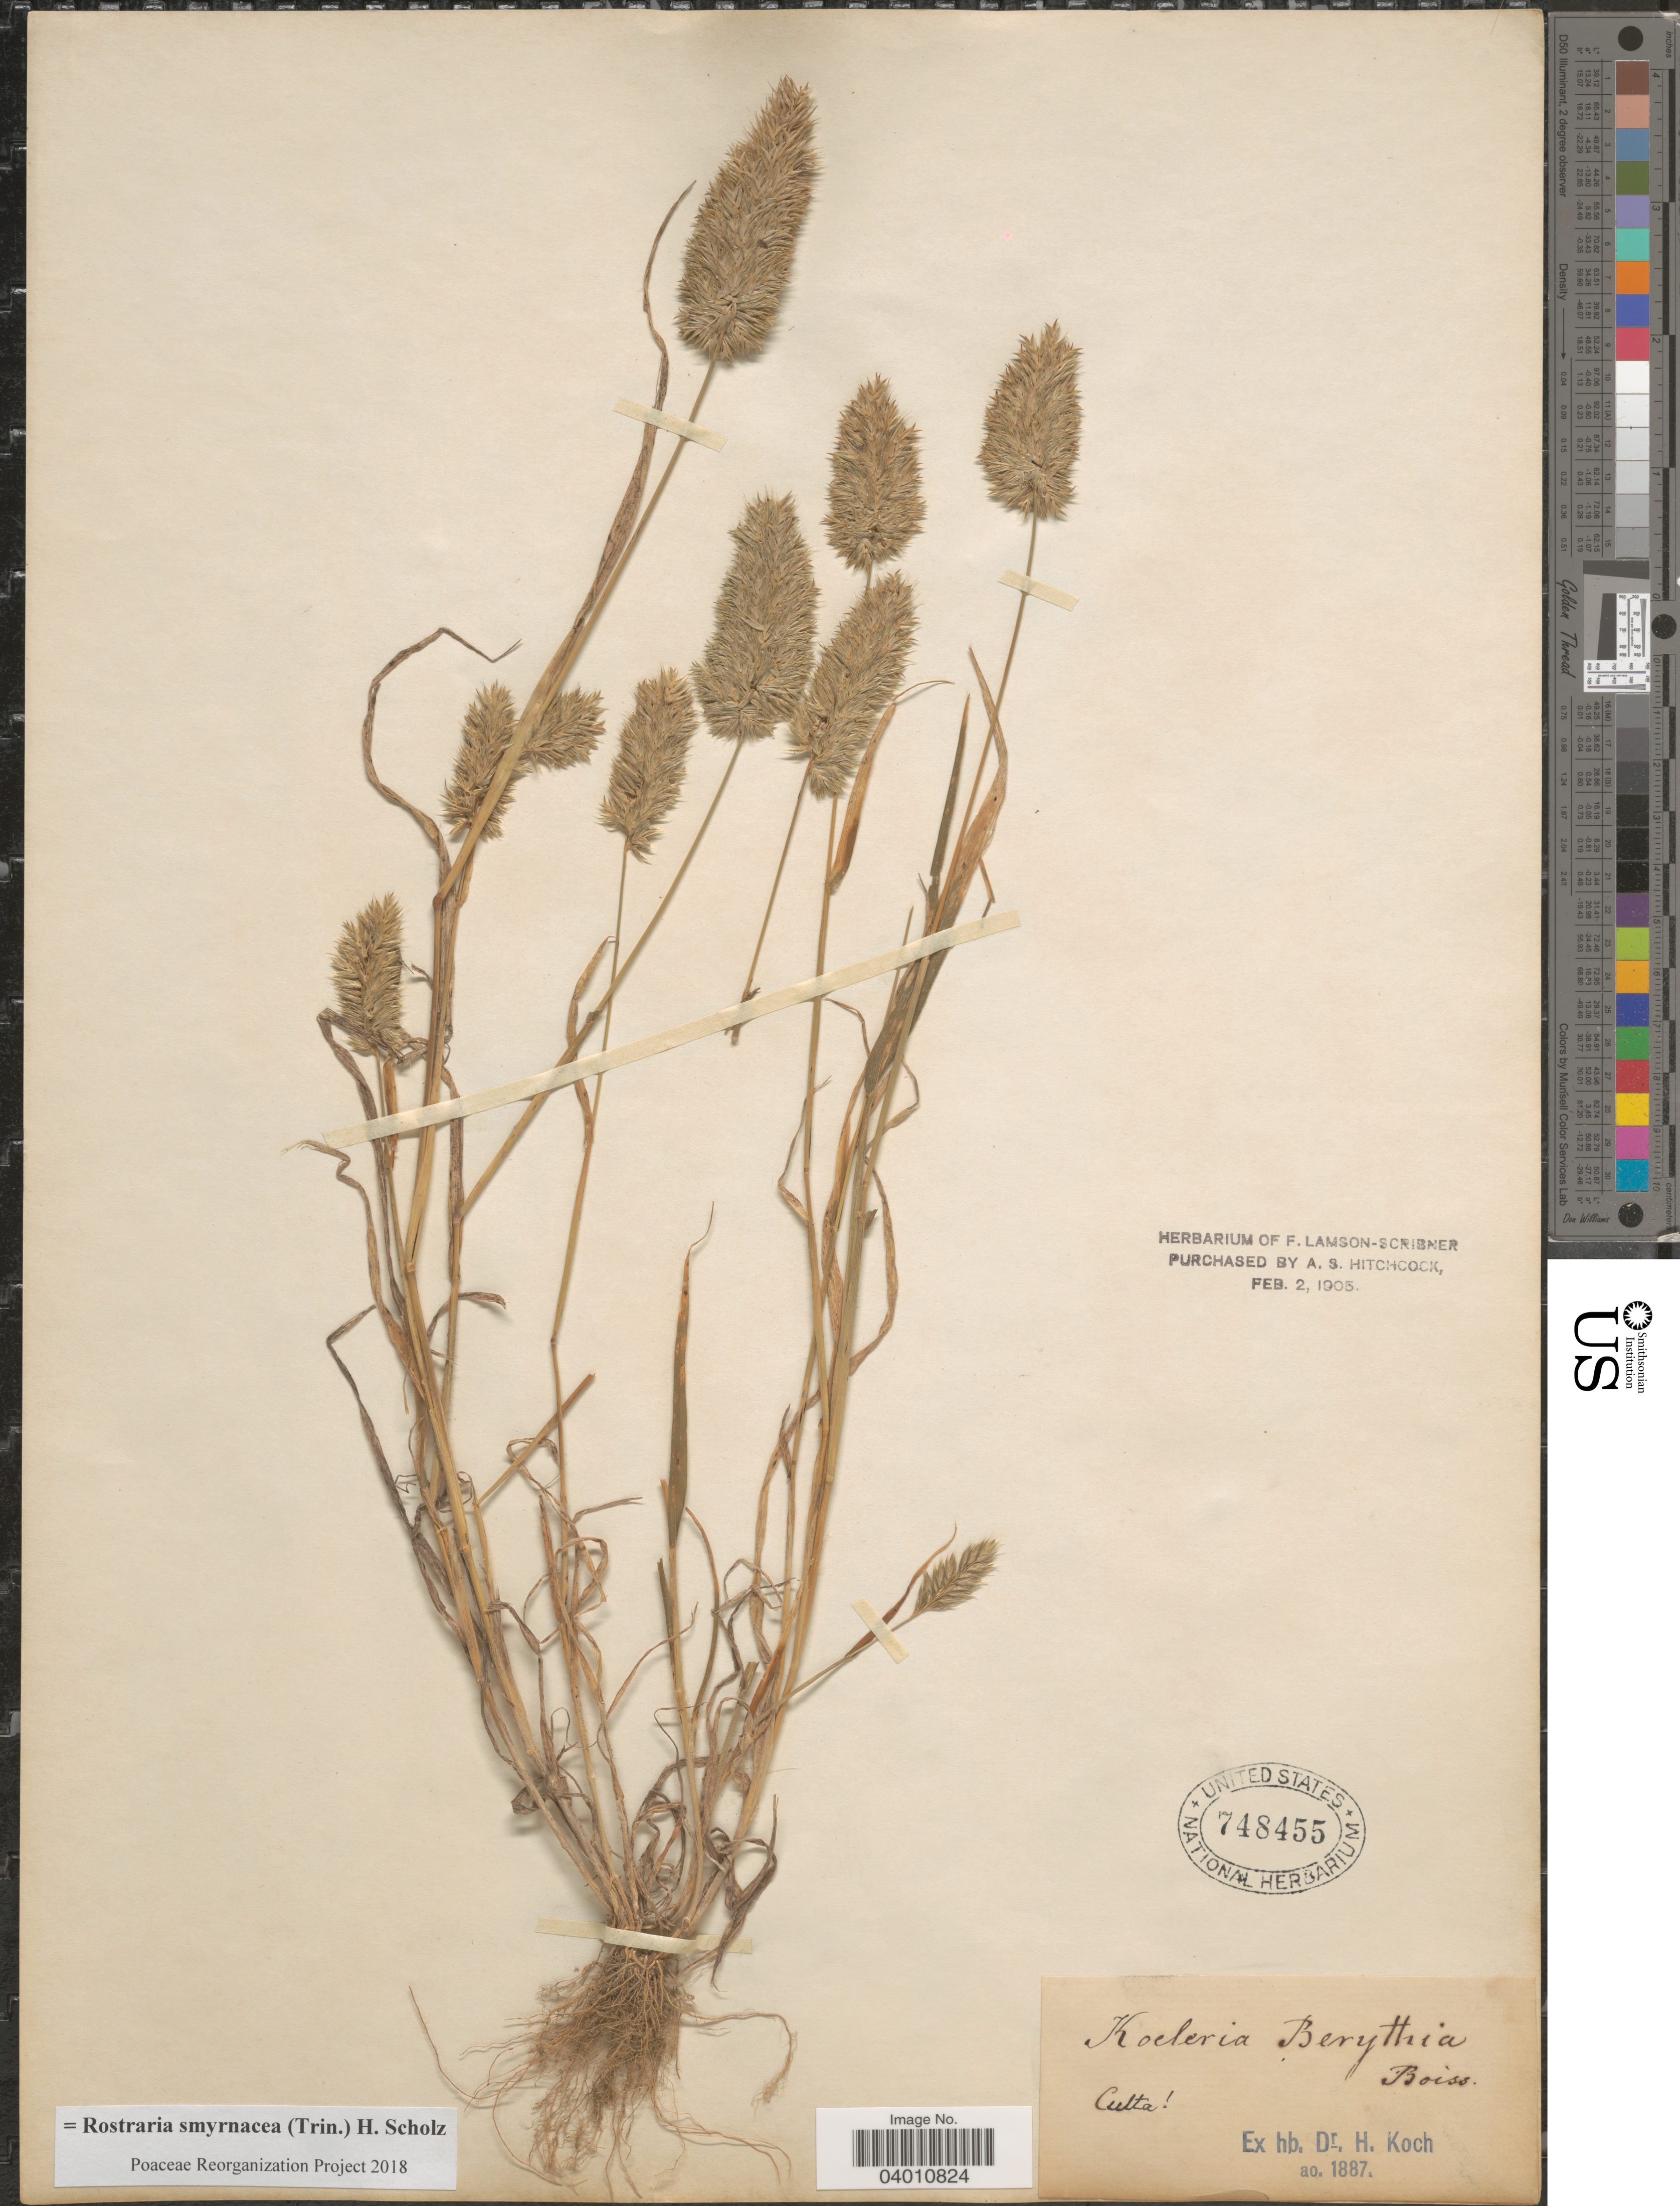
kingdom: Plantae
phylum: Tracheophyta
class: Liliopsida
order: Poales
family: Poaceae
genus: Rostraria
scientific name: Rostraria smyrnacea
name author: (Trin.) H. Scholz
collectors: Ex herb. Dr. H. Koch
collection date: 1887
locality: Culta [illegible text].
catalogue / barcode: US 748455